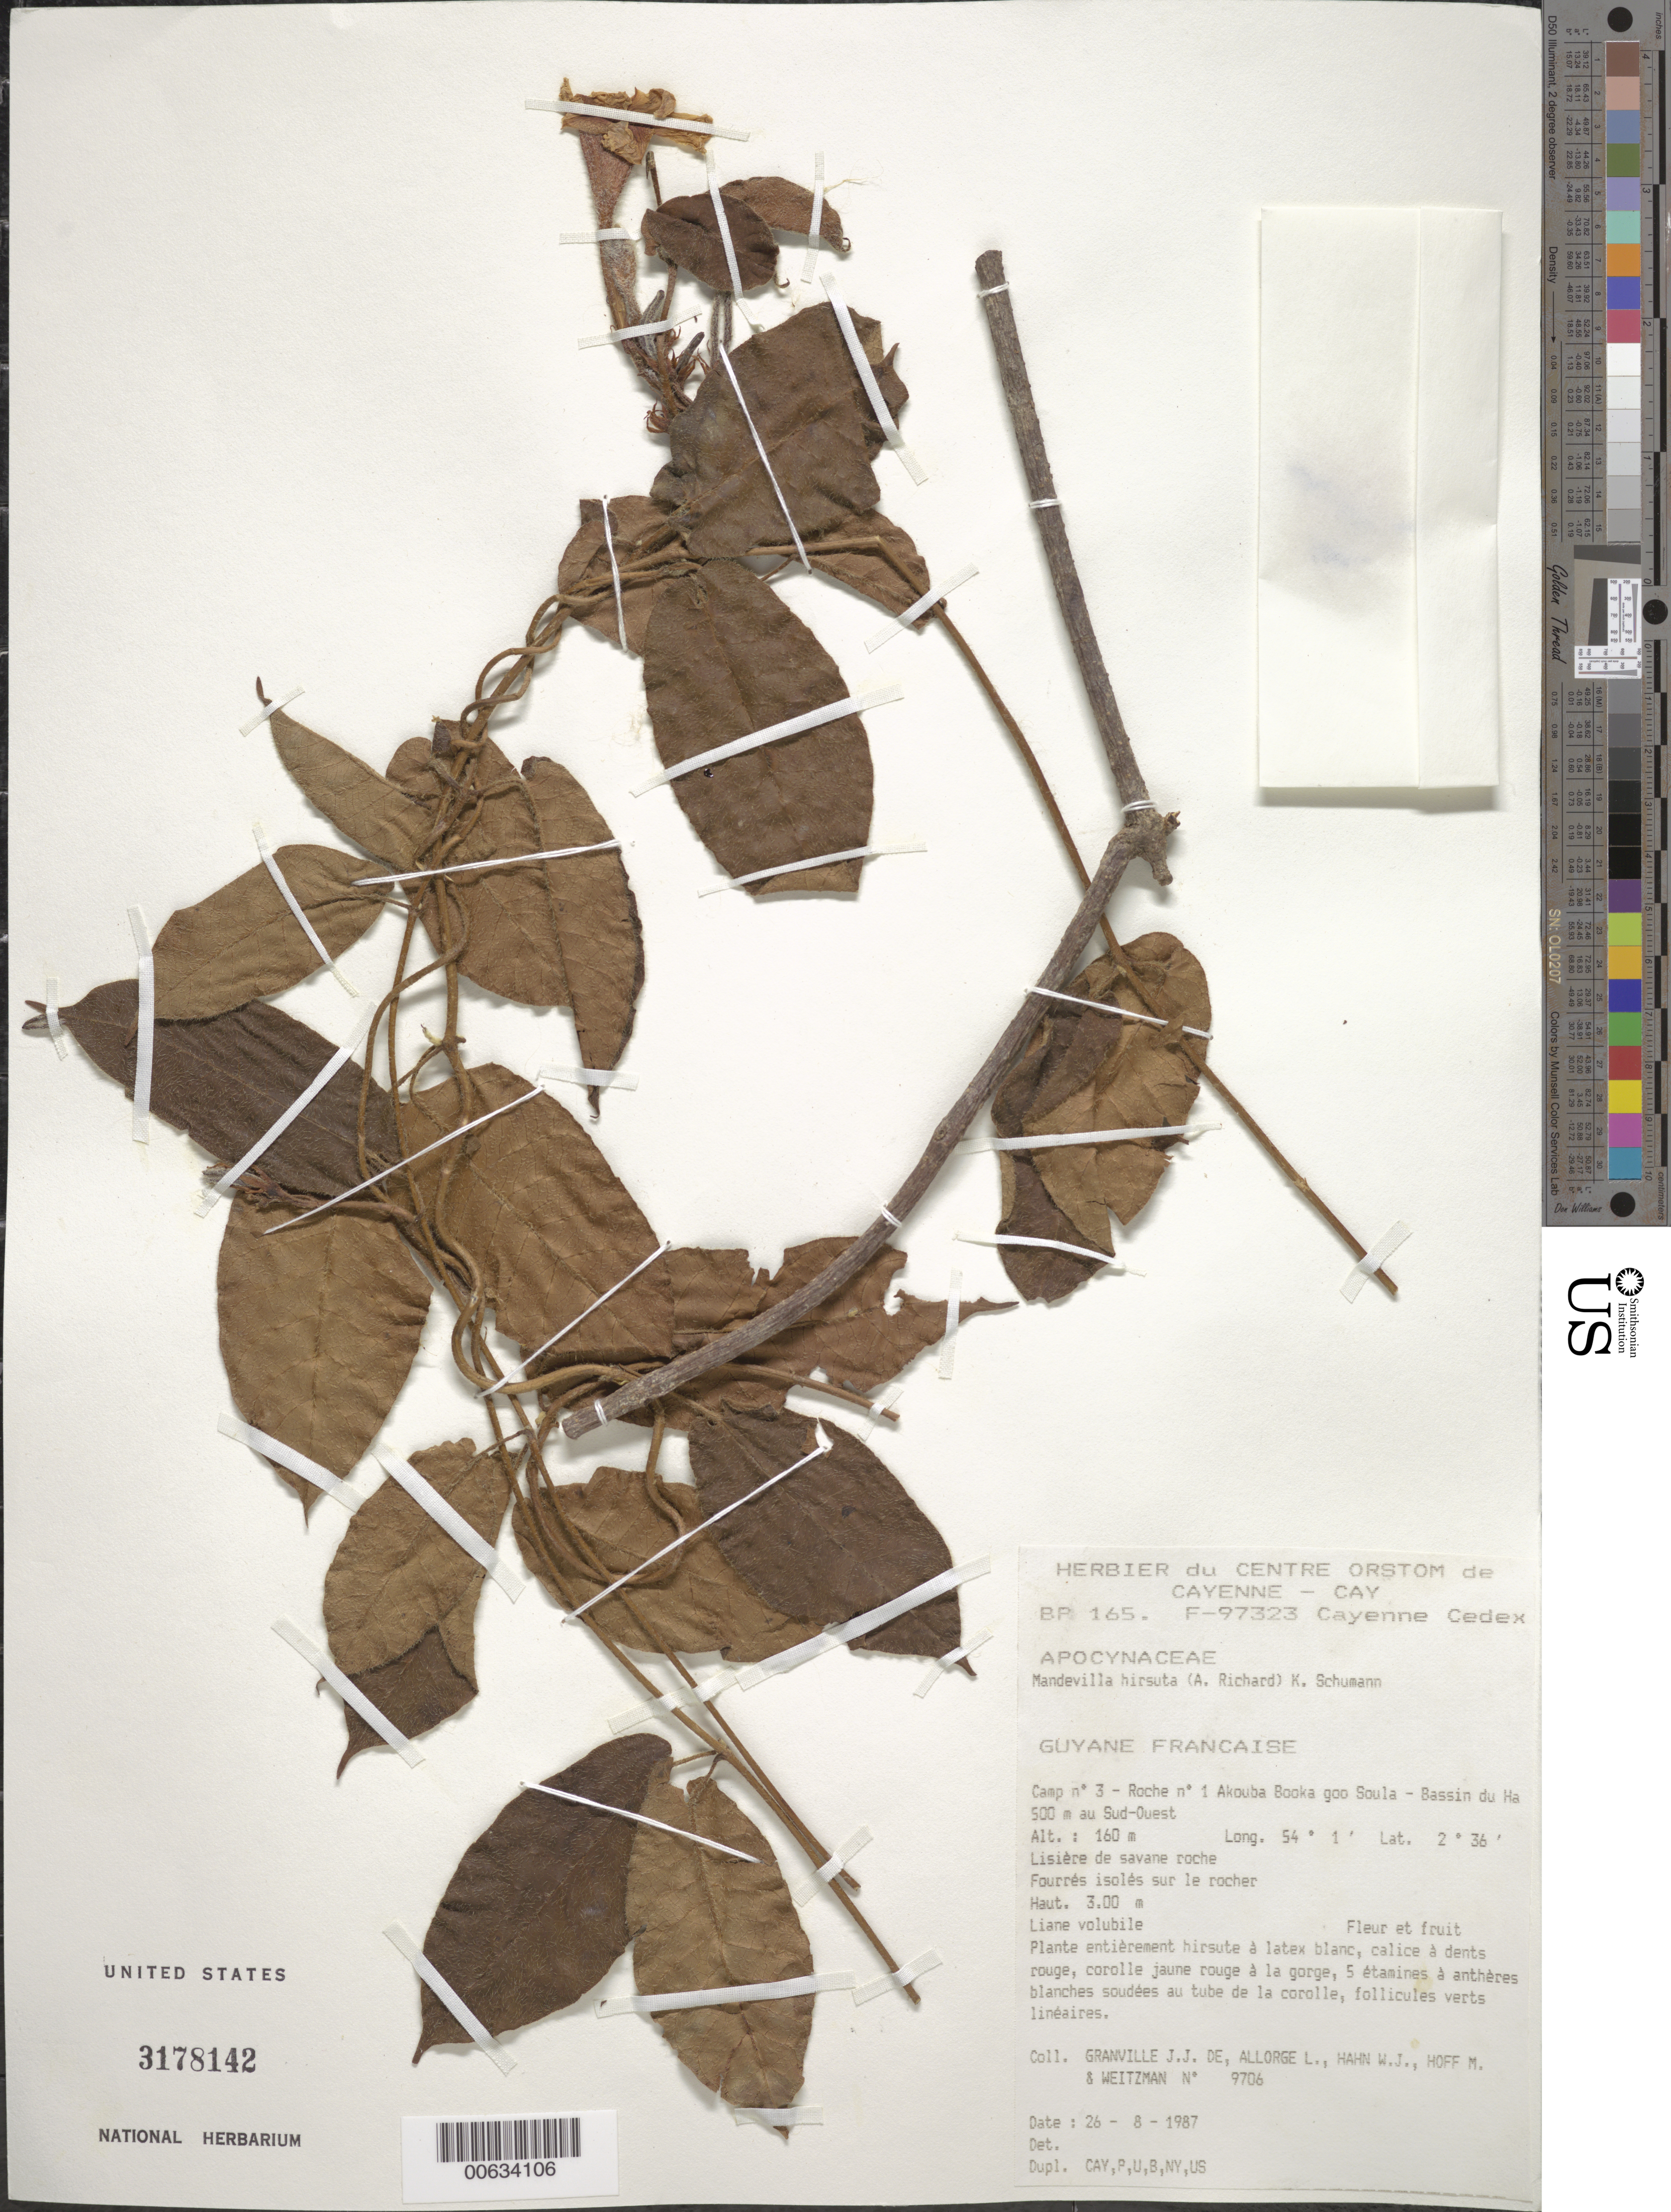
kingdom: Plantae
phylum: Tracheophyta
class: Magnoliopsida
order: Gentianales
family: Apocynaceae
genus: Mandevilla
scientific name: Mandevilla hirsuta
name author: (Rich.) K. Schum.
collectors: J.-J. de Granville, L. Allorge, W. J. Hahn, M. Hoff & A. L. Weitzman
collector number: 9706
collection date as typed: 26-Aug-87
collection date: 1987-08-26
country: French Guiana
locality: Akouba Booka goo Soula, Camp #3, Roche no. 1, Bassin du Haut-Marouini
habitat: Lisière de savane roche; fourres isoles sur le rocher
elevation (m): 160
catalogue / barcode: US 3178142